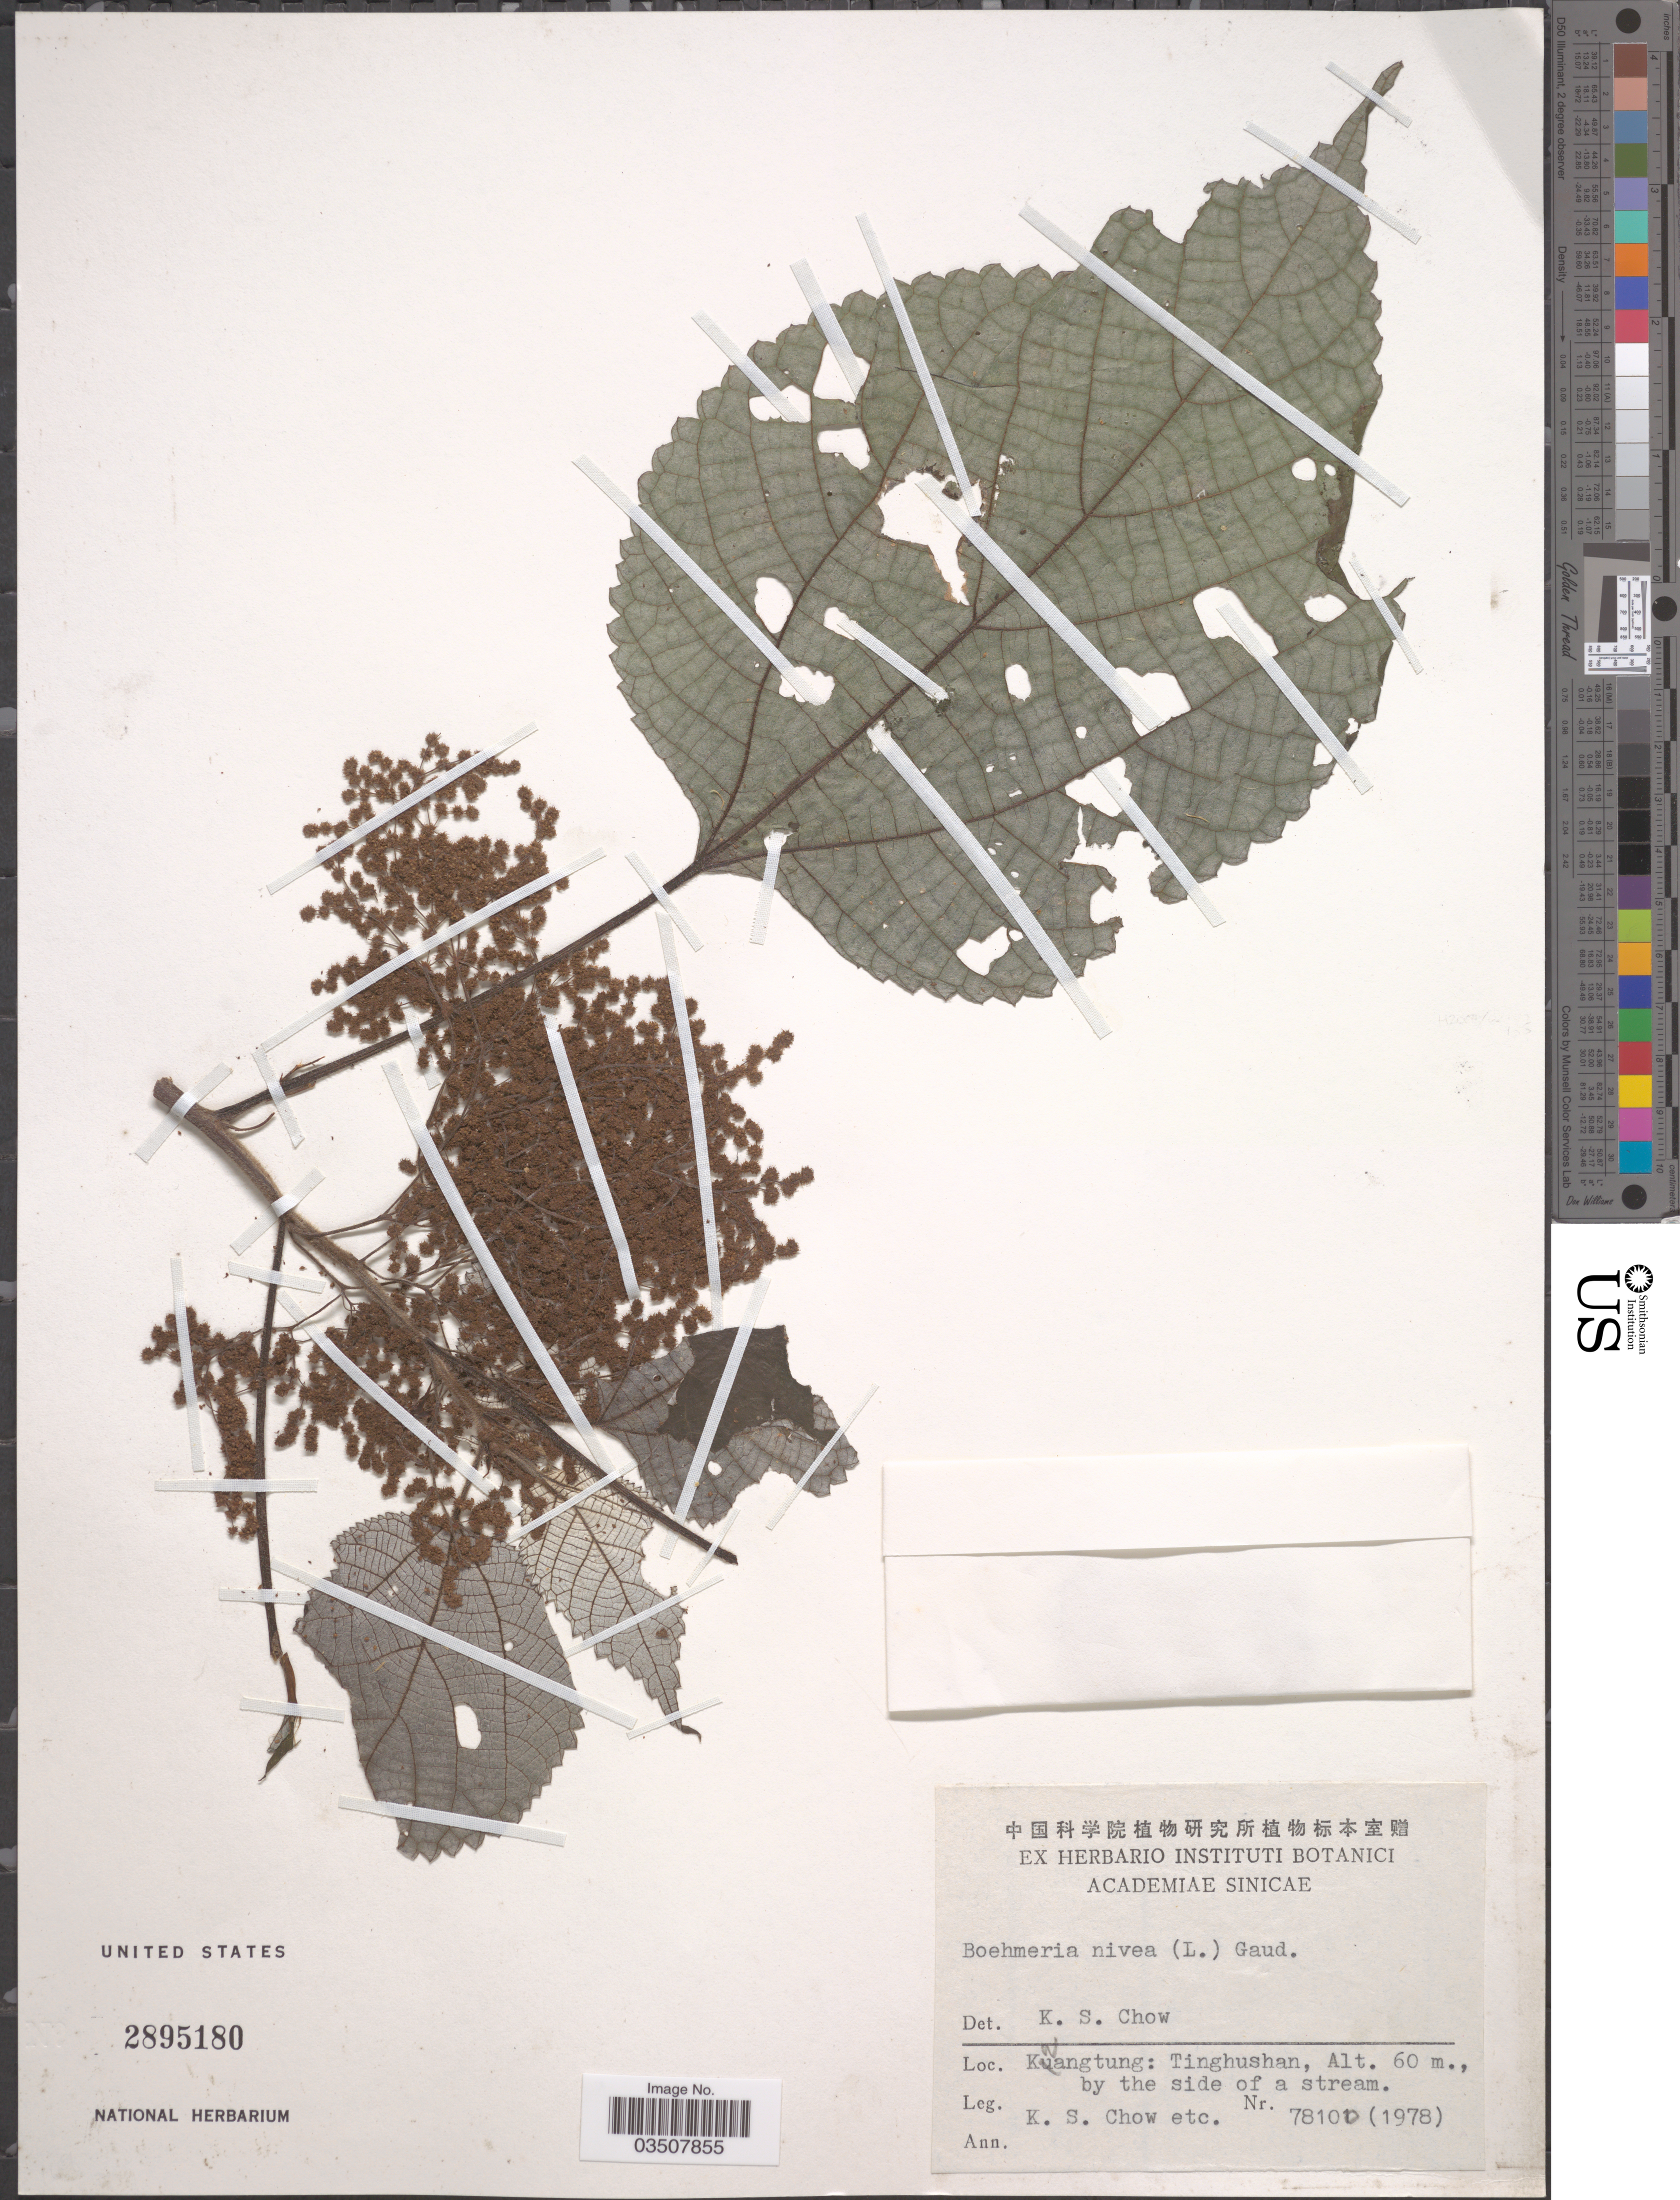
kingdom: Plantae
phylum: Tracheophyta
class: Magnoliopsida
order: Rosales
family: Urticaceae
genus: Boehmeria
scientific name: Boehmeria nivea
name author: (L.) Gaudich.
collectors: K. S. Chow & et al.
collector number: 78100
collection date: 1978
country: China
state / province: Guangdong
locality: Tinghushan.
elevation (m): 60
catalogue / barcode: US 2895180